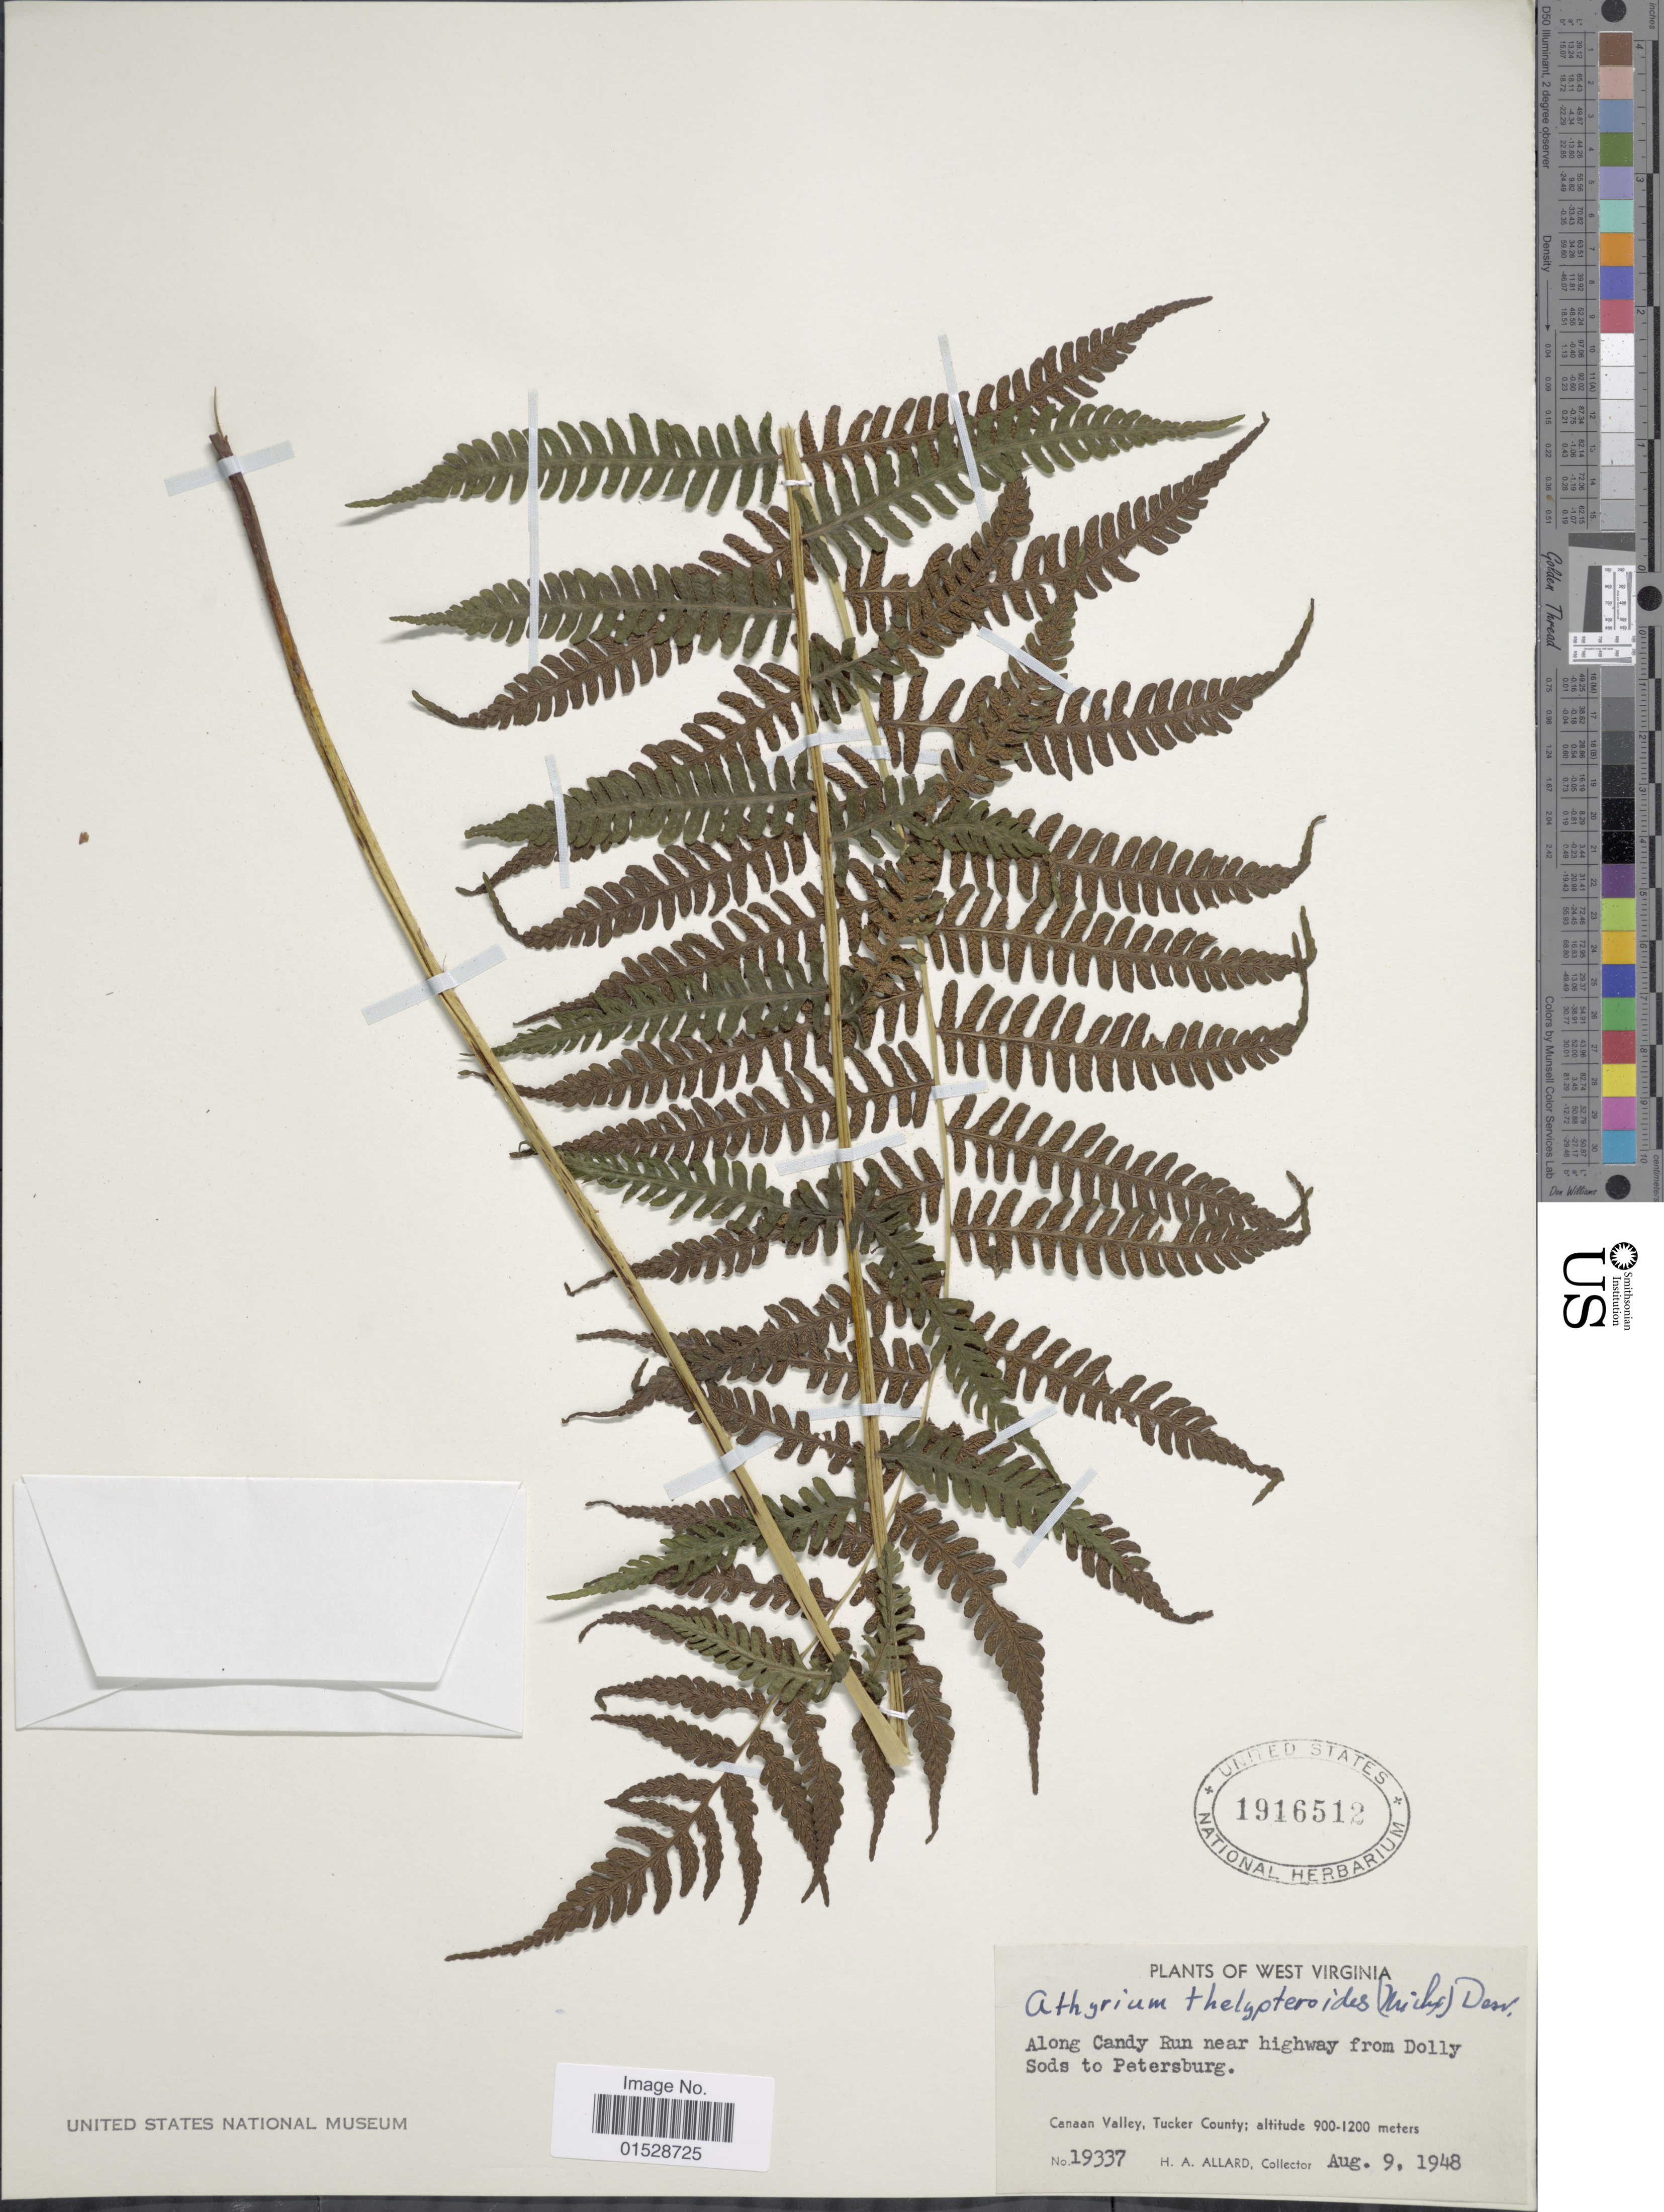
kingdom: Plantae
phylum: Tracheophyta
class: Polypodiopsida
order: Polypodiales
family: Athyriaceae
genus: Deparia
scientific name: Deparia acrostichoides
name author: (Sw.) M. Kato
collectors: H. A. Allard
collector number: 19337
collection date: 1948-08-09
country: United States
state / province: West Virginia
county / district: Tucker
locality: Along Candy Run near highway from Dolly Sods to Petersburg, Canaan Valley, Tucker County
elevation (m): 900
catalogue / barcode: US 1916512